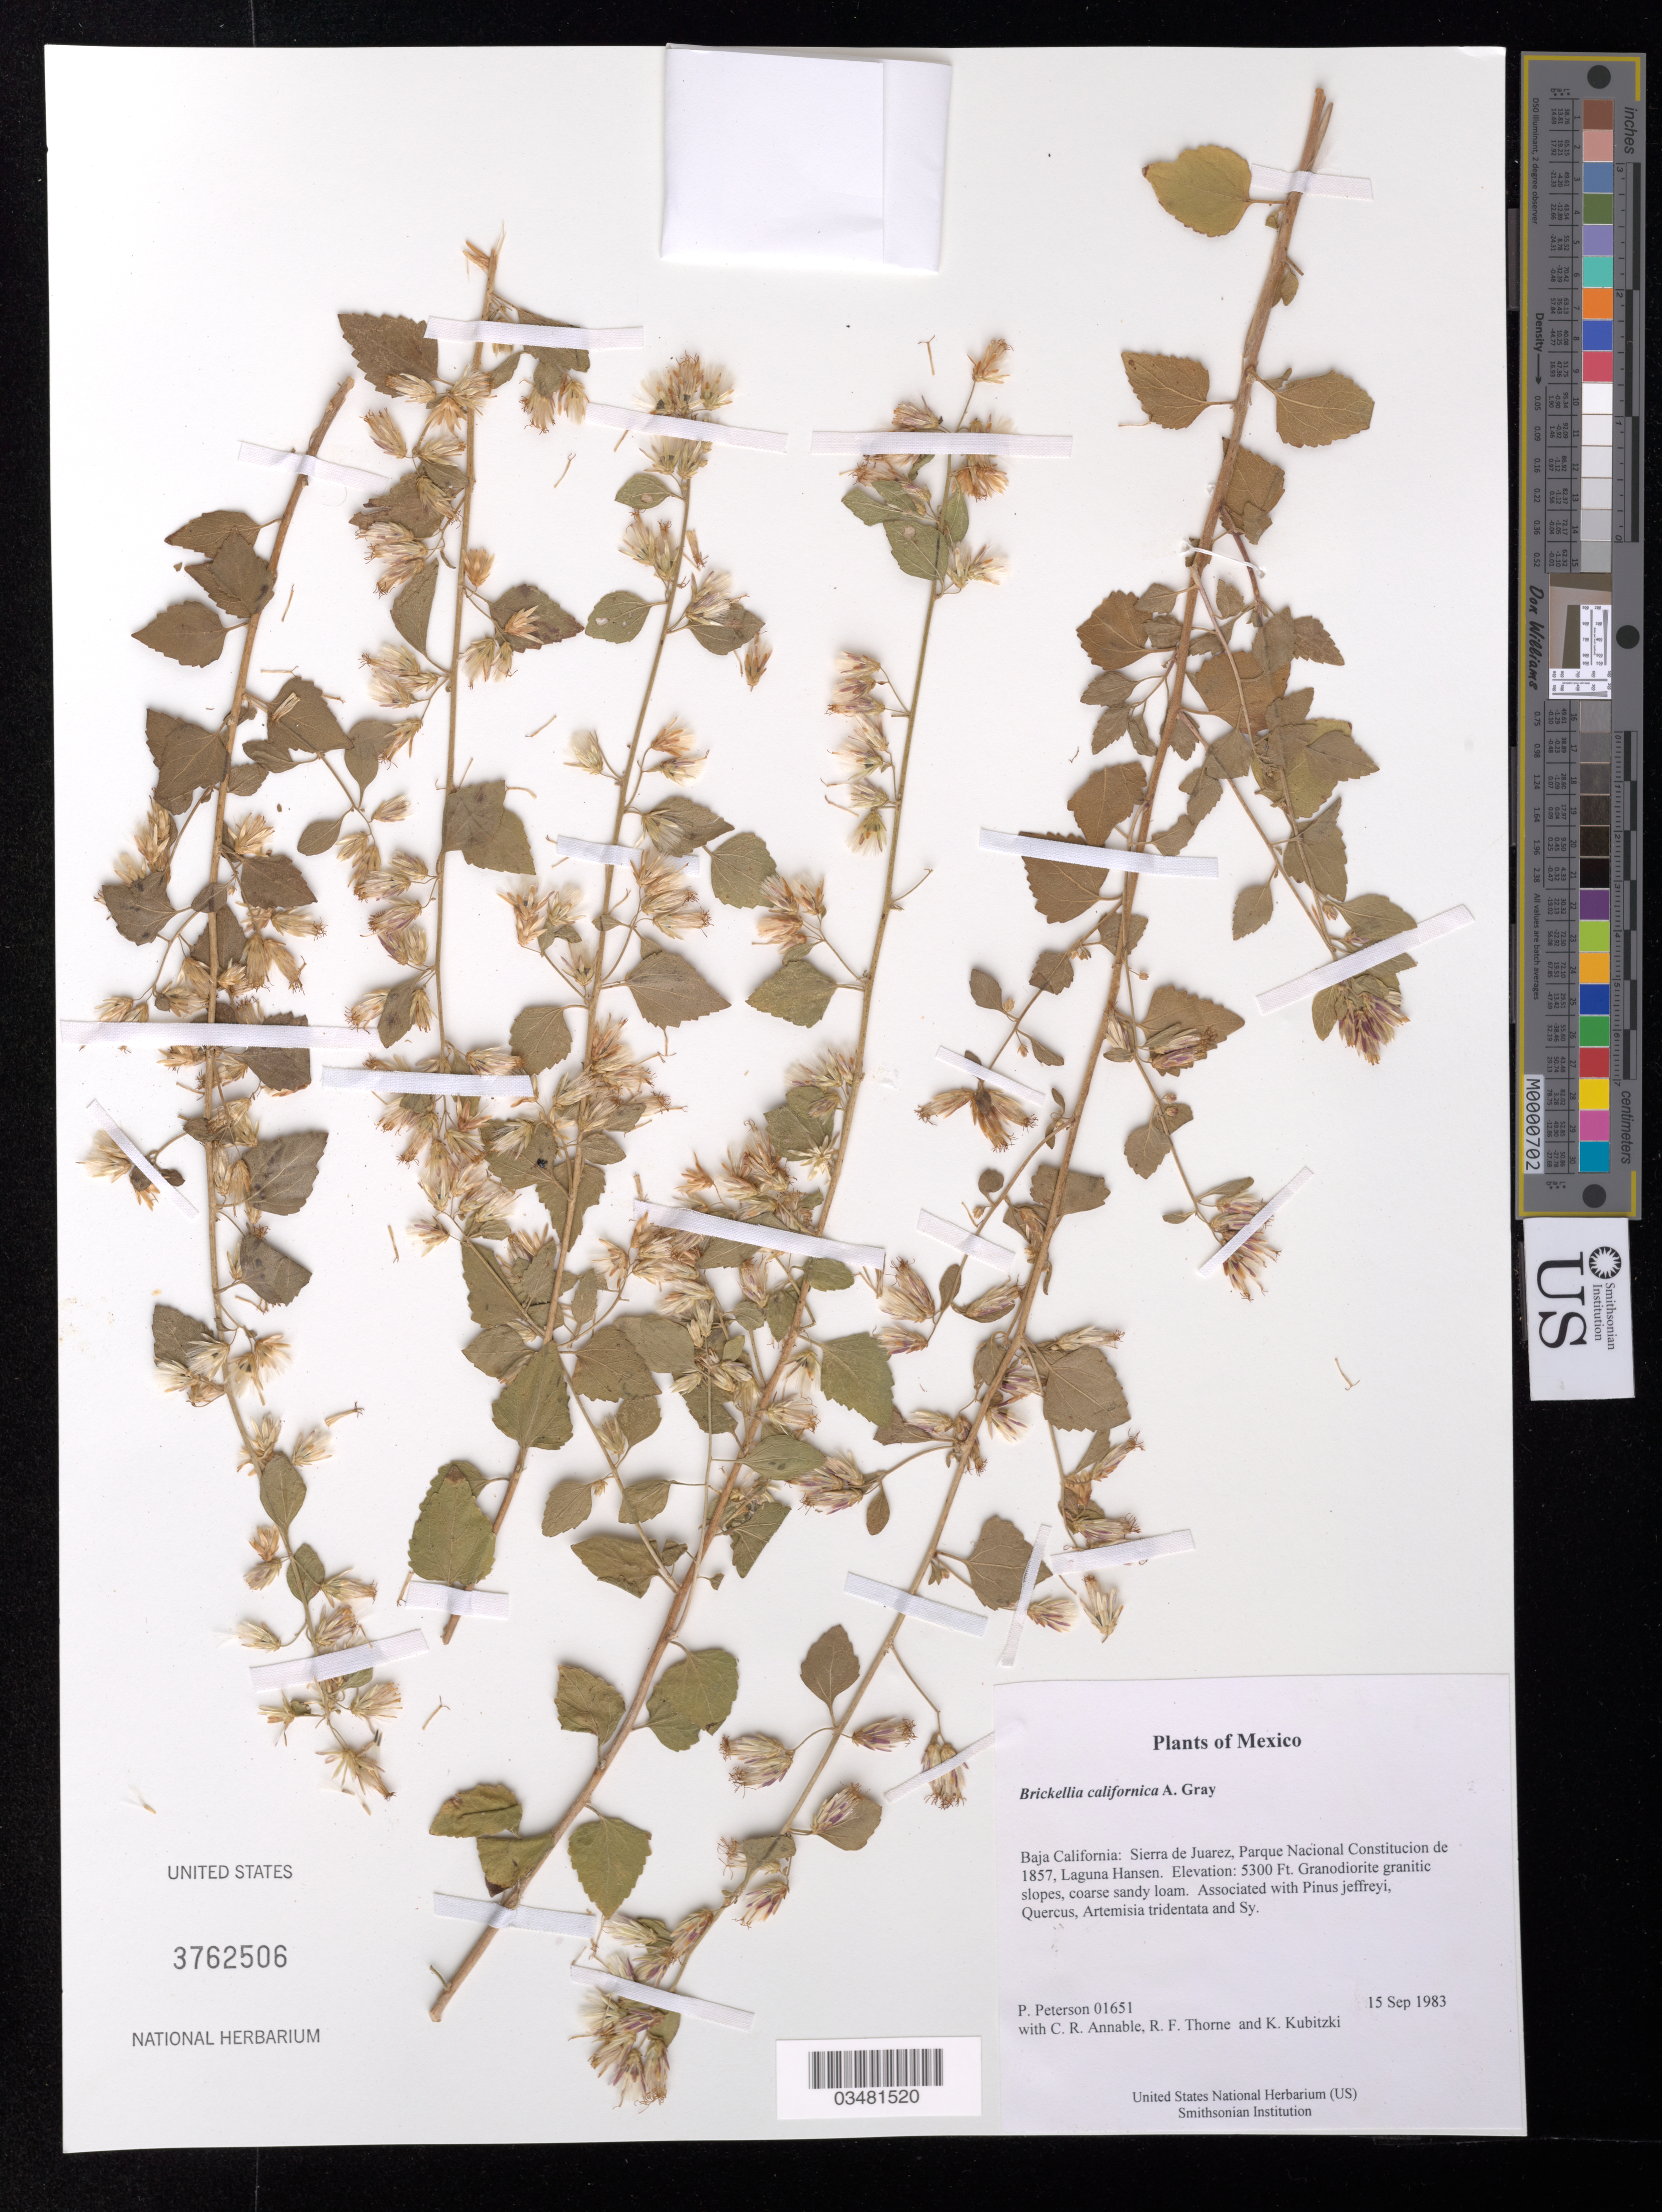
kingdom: Plantae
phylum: Tracheophyta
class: Magnoliopsida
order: Asterales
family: Asteraceae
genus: Brickellia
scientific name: Brickellia californica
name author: A. Gray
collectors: P. M. Peterson, C. R. Annable, R. F. Thorne & K. Kubitzki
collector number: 01651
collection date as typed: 15 Sep 1983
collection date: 1983-09-15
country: Mexico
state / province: Baja California Norte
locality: Sierra de Juarez, Parque Nacional Constitucion de 1857, Laguna Hansen.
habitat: Granodiorite granitic slopes, coarse sandy loam. Associated with Pinus jeffreyi, Quercus, Artemisia tridentata and Sy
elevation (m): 1615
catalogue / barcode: US 3762506